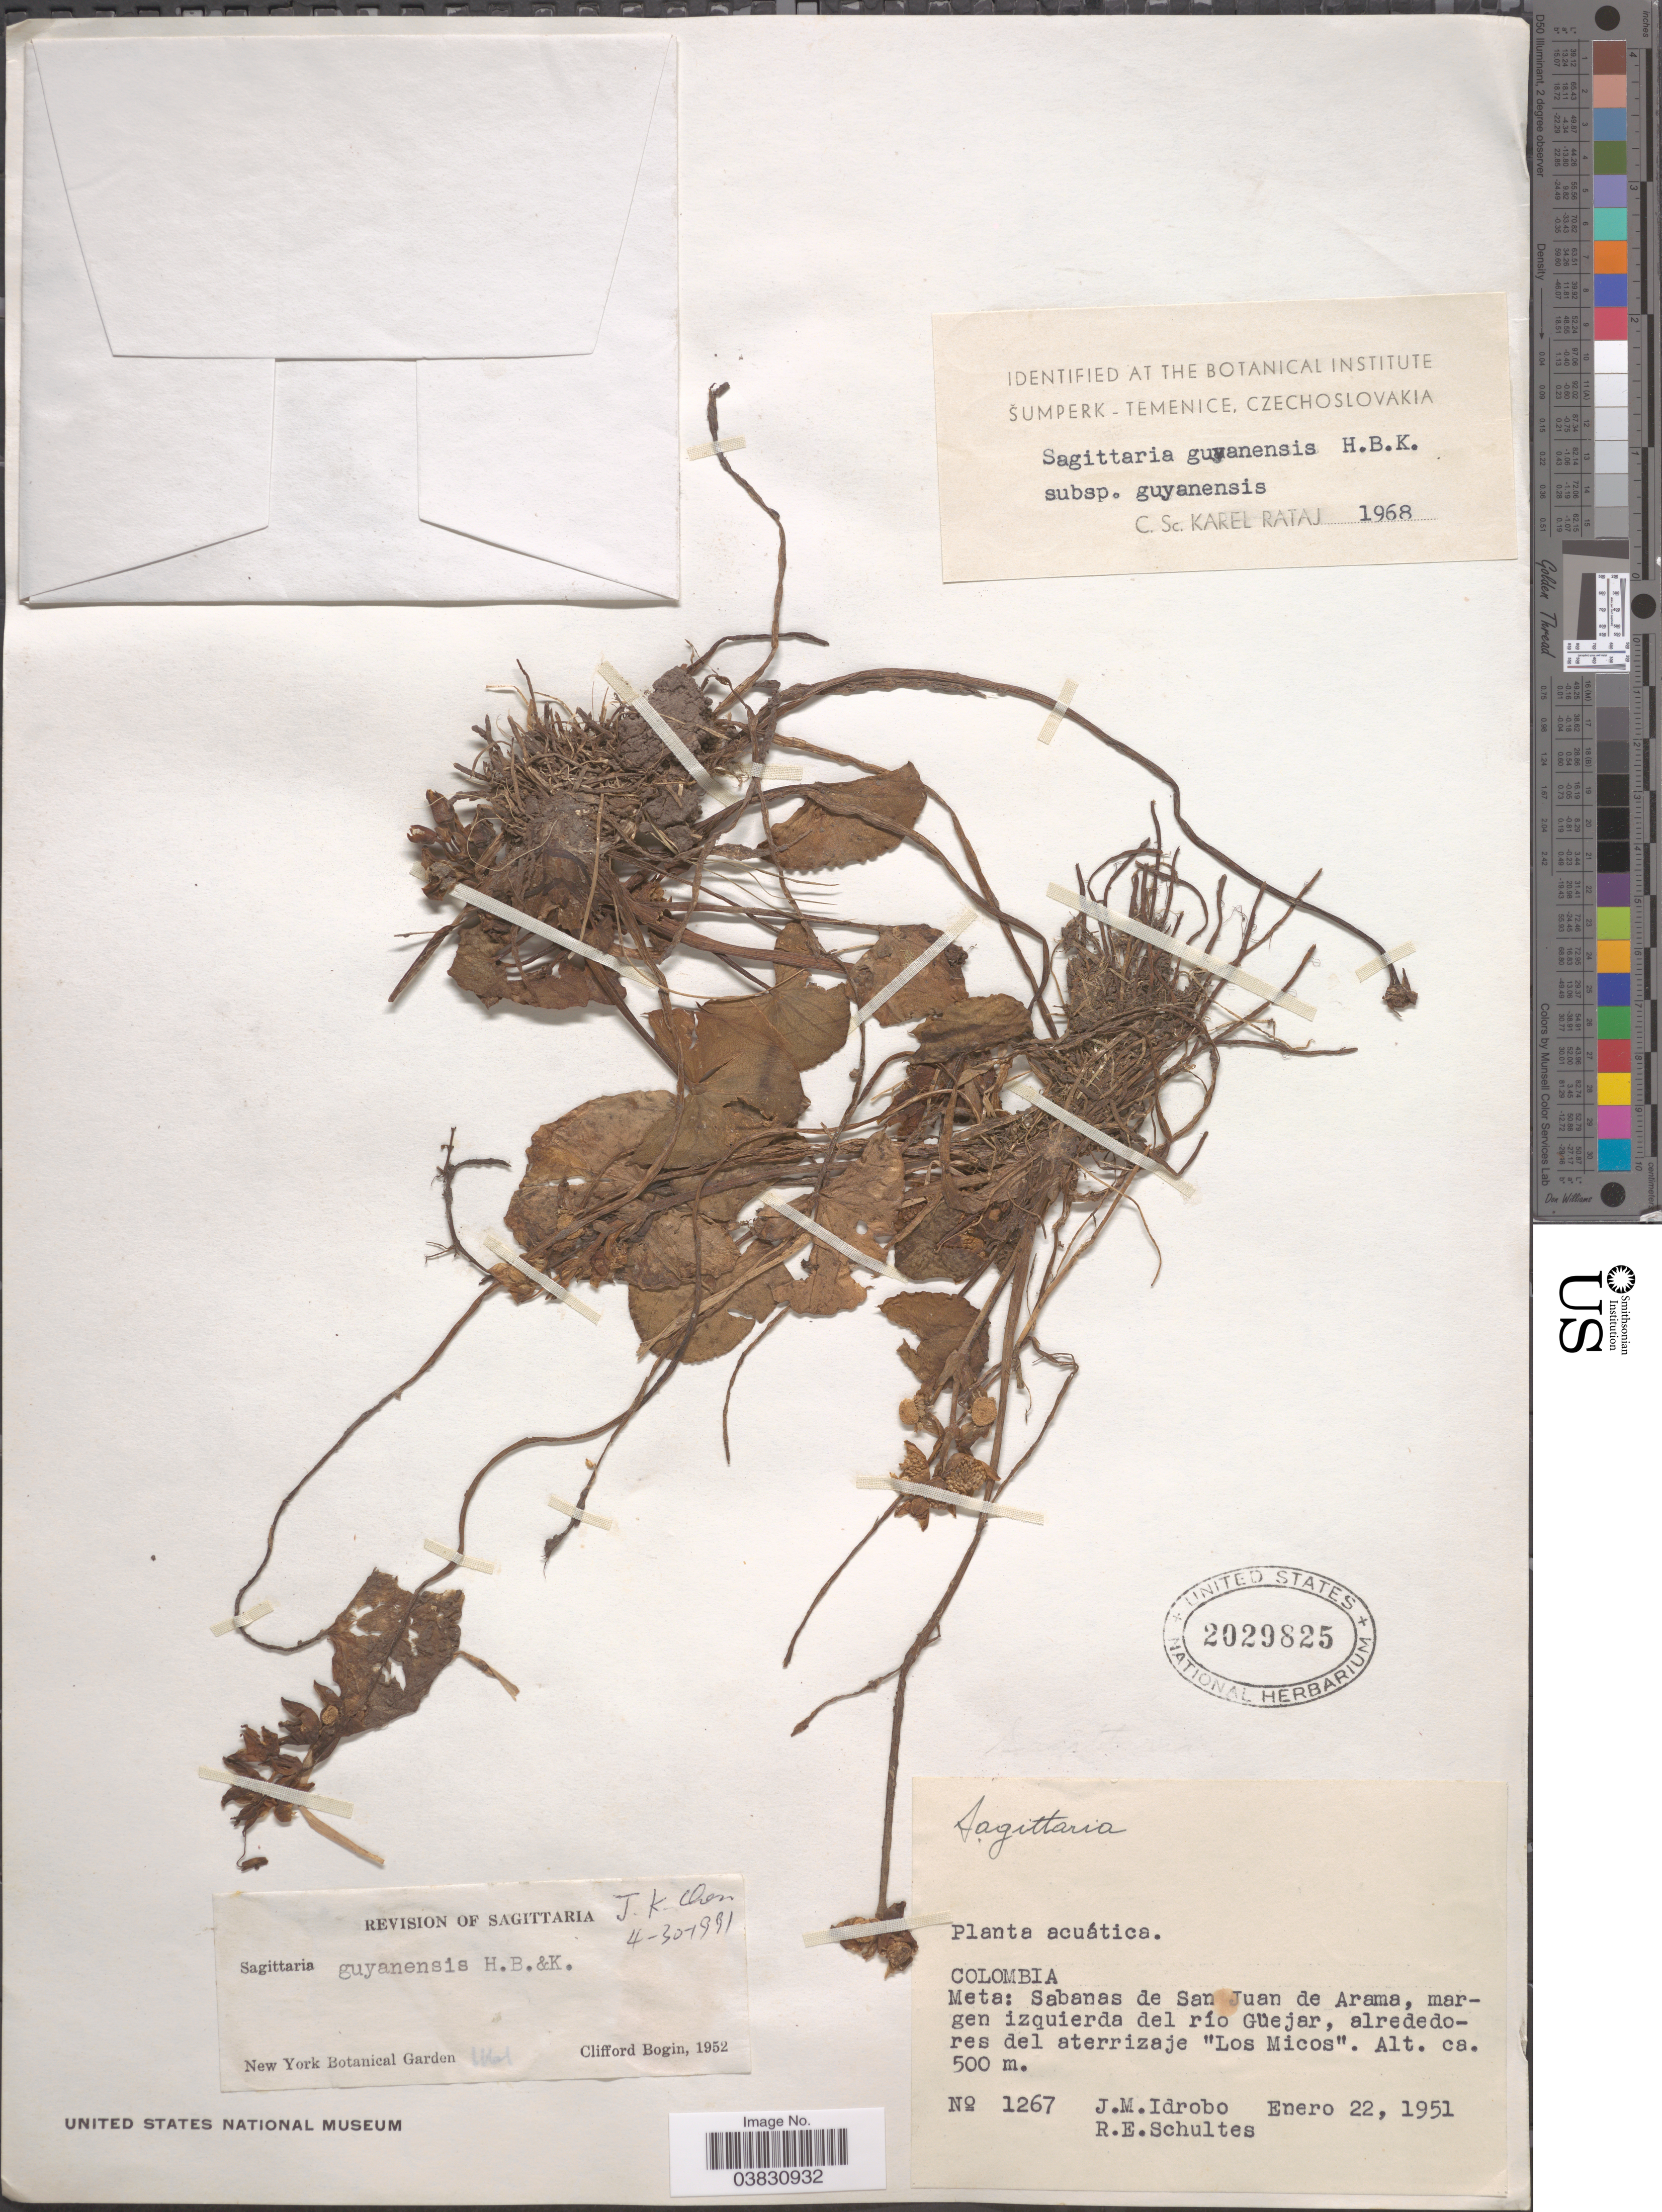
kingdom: Plantae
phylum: Tracheophyta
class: Liliopsida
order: Alismatales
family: Alismataceae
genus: Sagittaria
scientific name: Sagittaria guayanensis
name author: Kunth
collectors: J. M. Idrobo & R. E. Schultes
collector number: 1267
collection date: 1951-01-22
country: Colombia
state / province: Meta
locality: Sabanas de San Juan de Arama, margen izquierda del río Güejar, alrededores del aterrizaje "Los Micos".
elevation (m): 500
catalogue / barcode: US 2029825